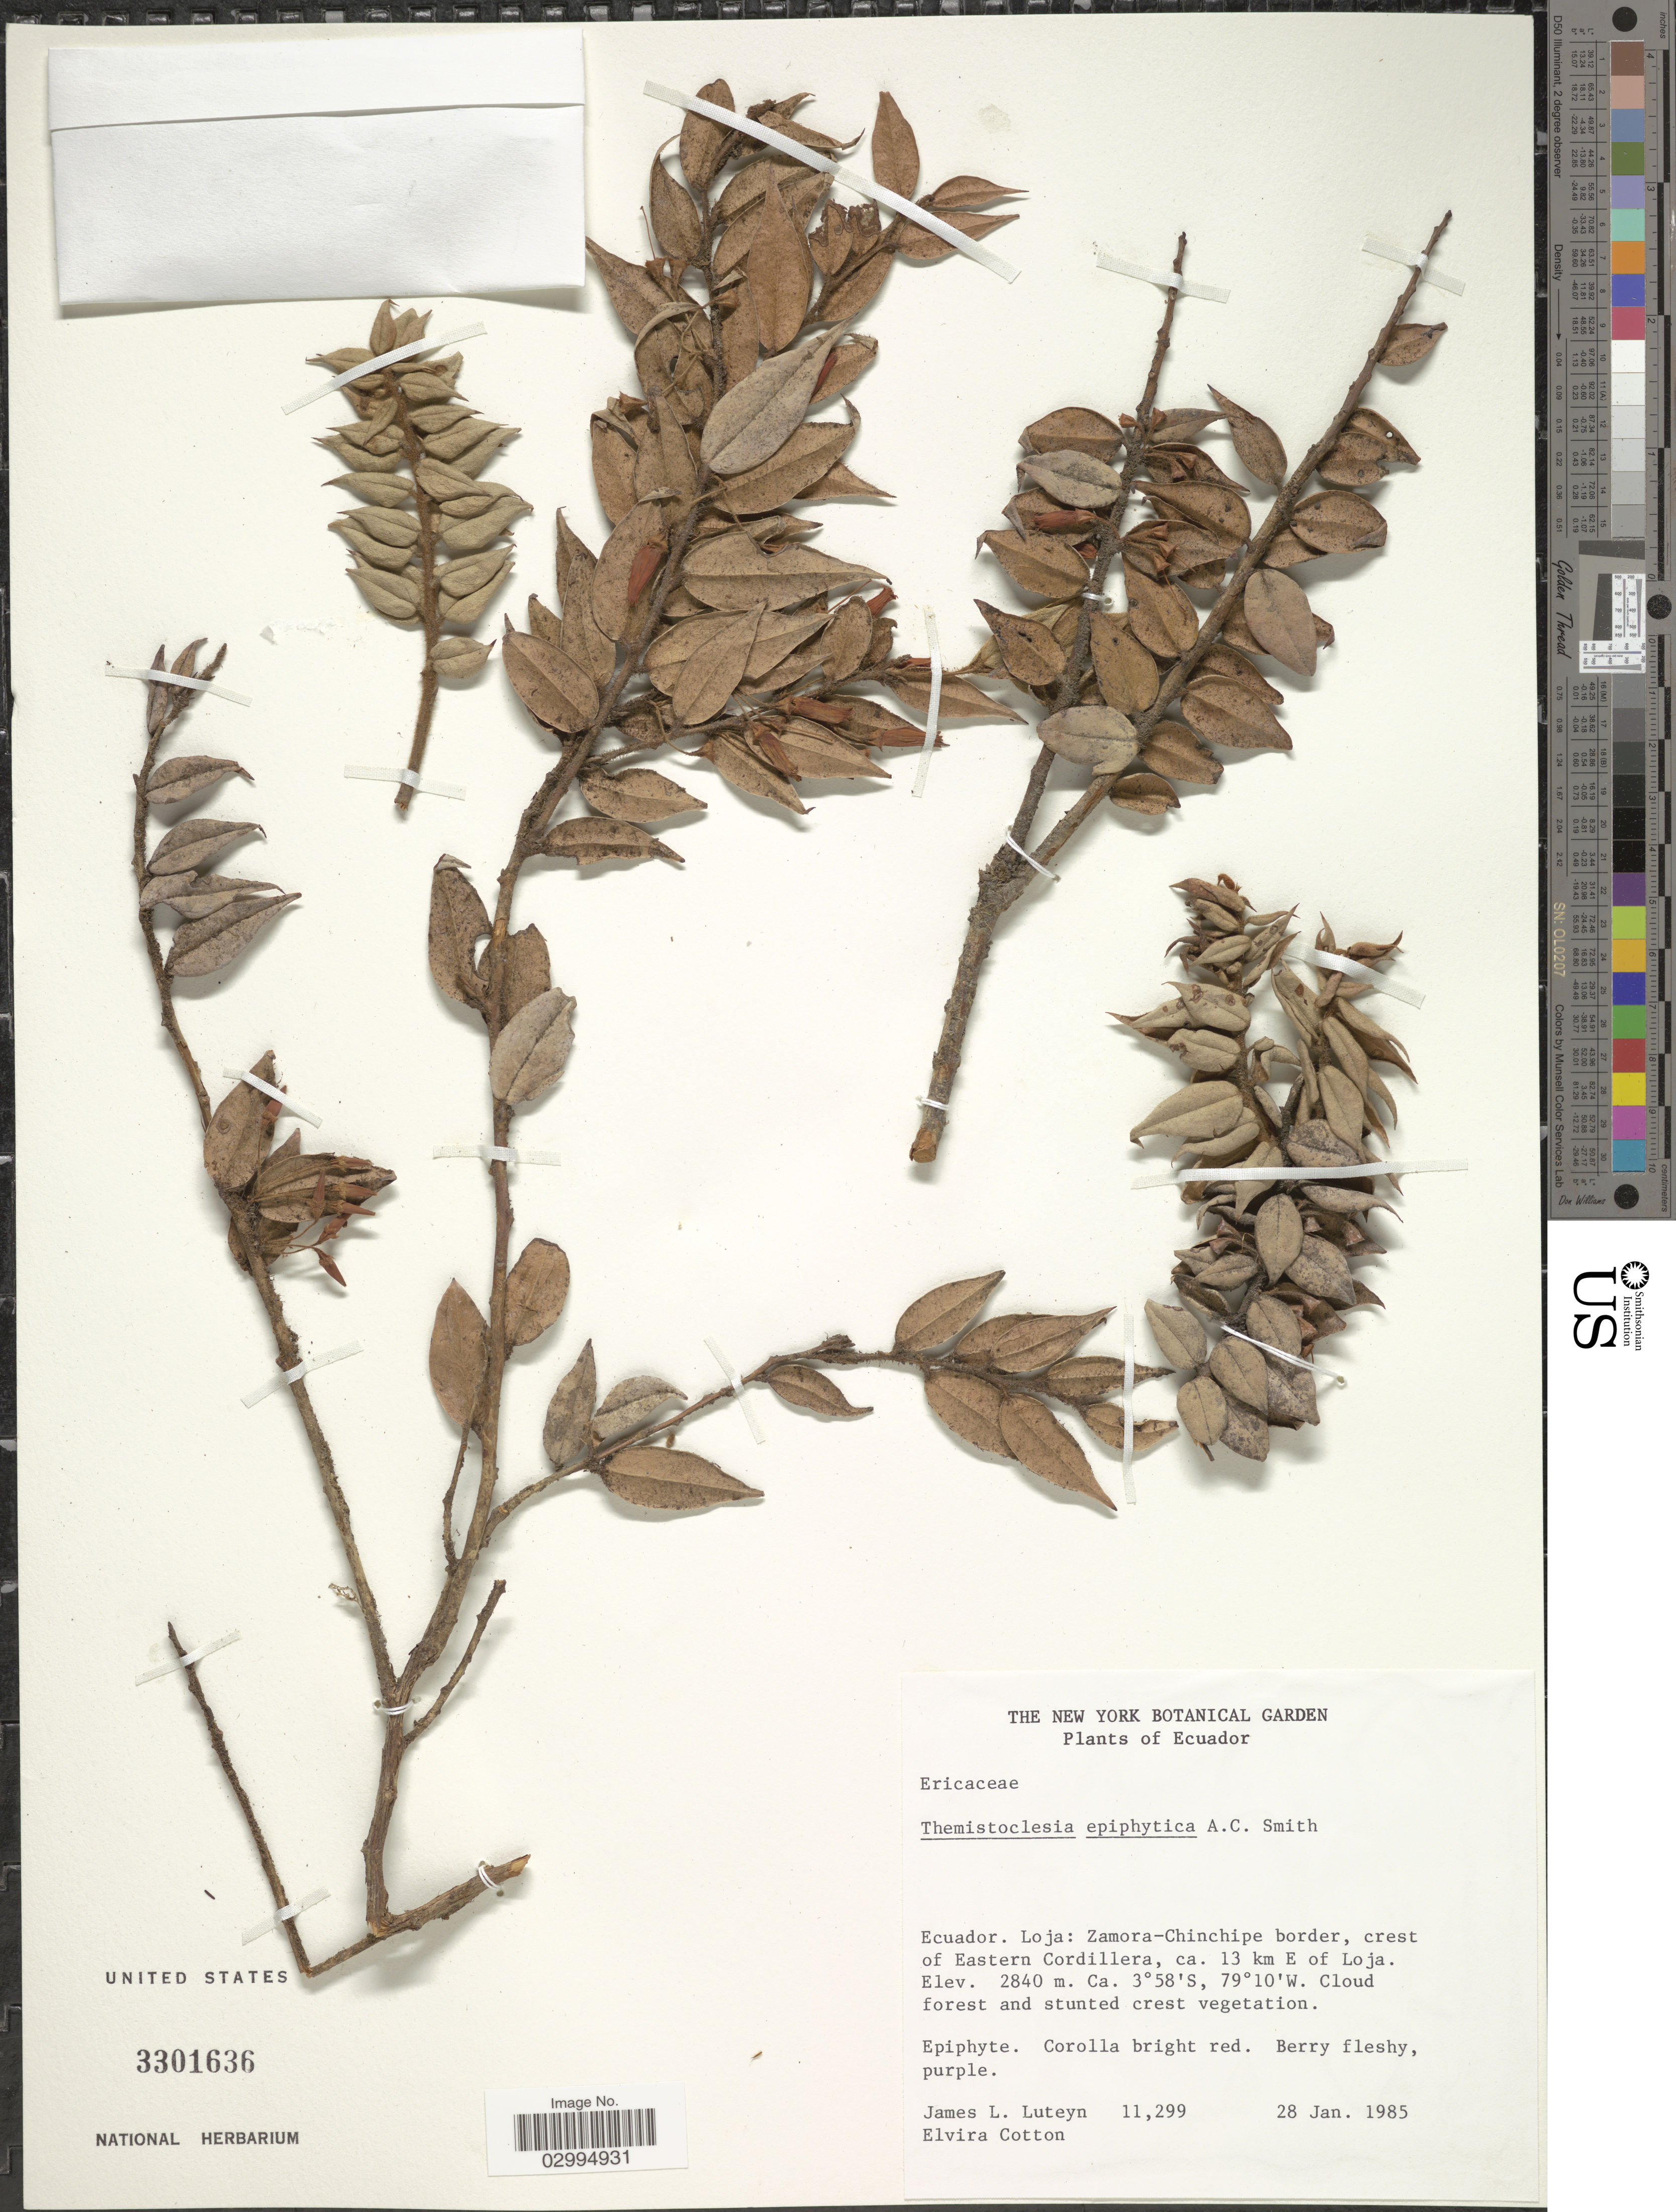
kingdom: Plantae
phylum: Tracheophyta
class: Magnoliopsida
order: Ericales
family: Ericaceae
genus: Themistoclesia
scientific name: Themistoclesia epiphytica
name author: A.C. Sm.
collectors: J. Luteyn & E. Cotton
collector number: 11299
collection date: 1985-01-28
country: Ecuador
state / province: Loja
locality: Zamora-Chinchipe borderm crest of Eastern Cordillera, ca. 13 km E of Loja.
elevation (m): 2840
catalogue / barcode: US 3301636